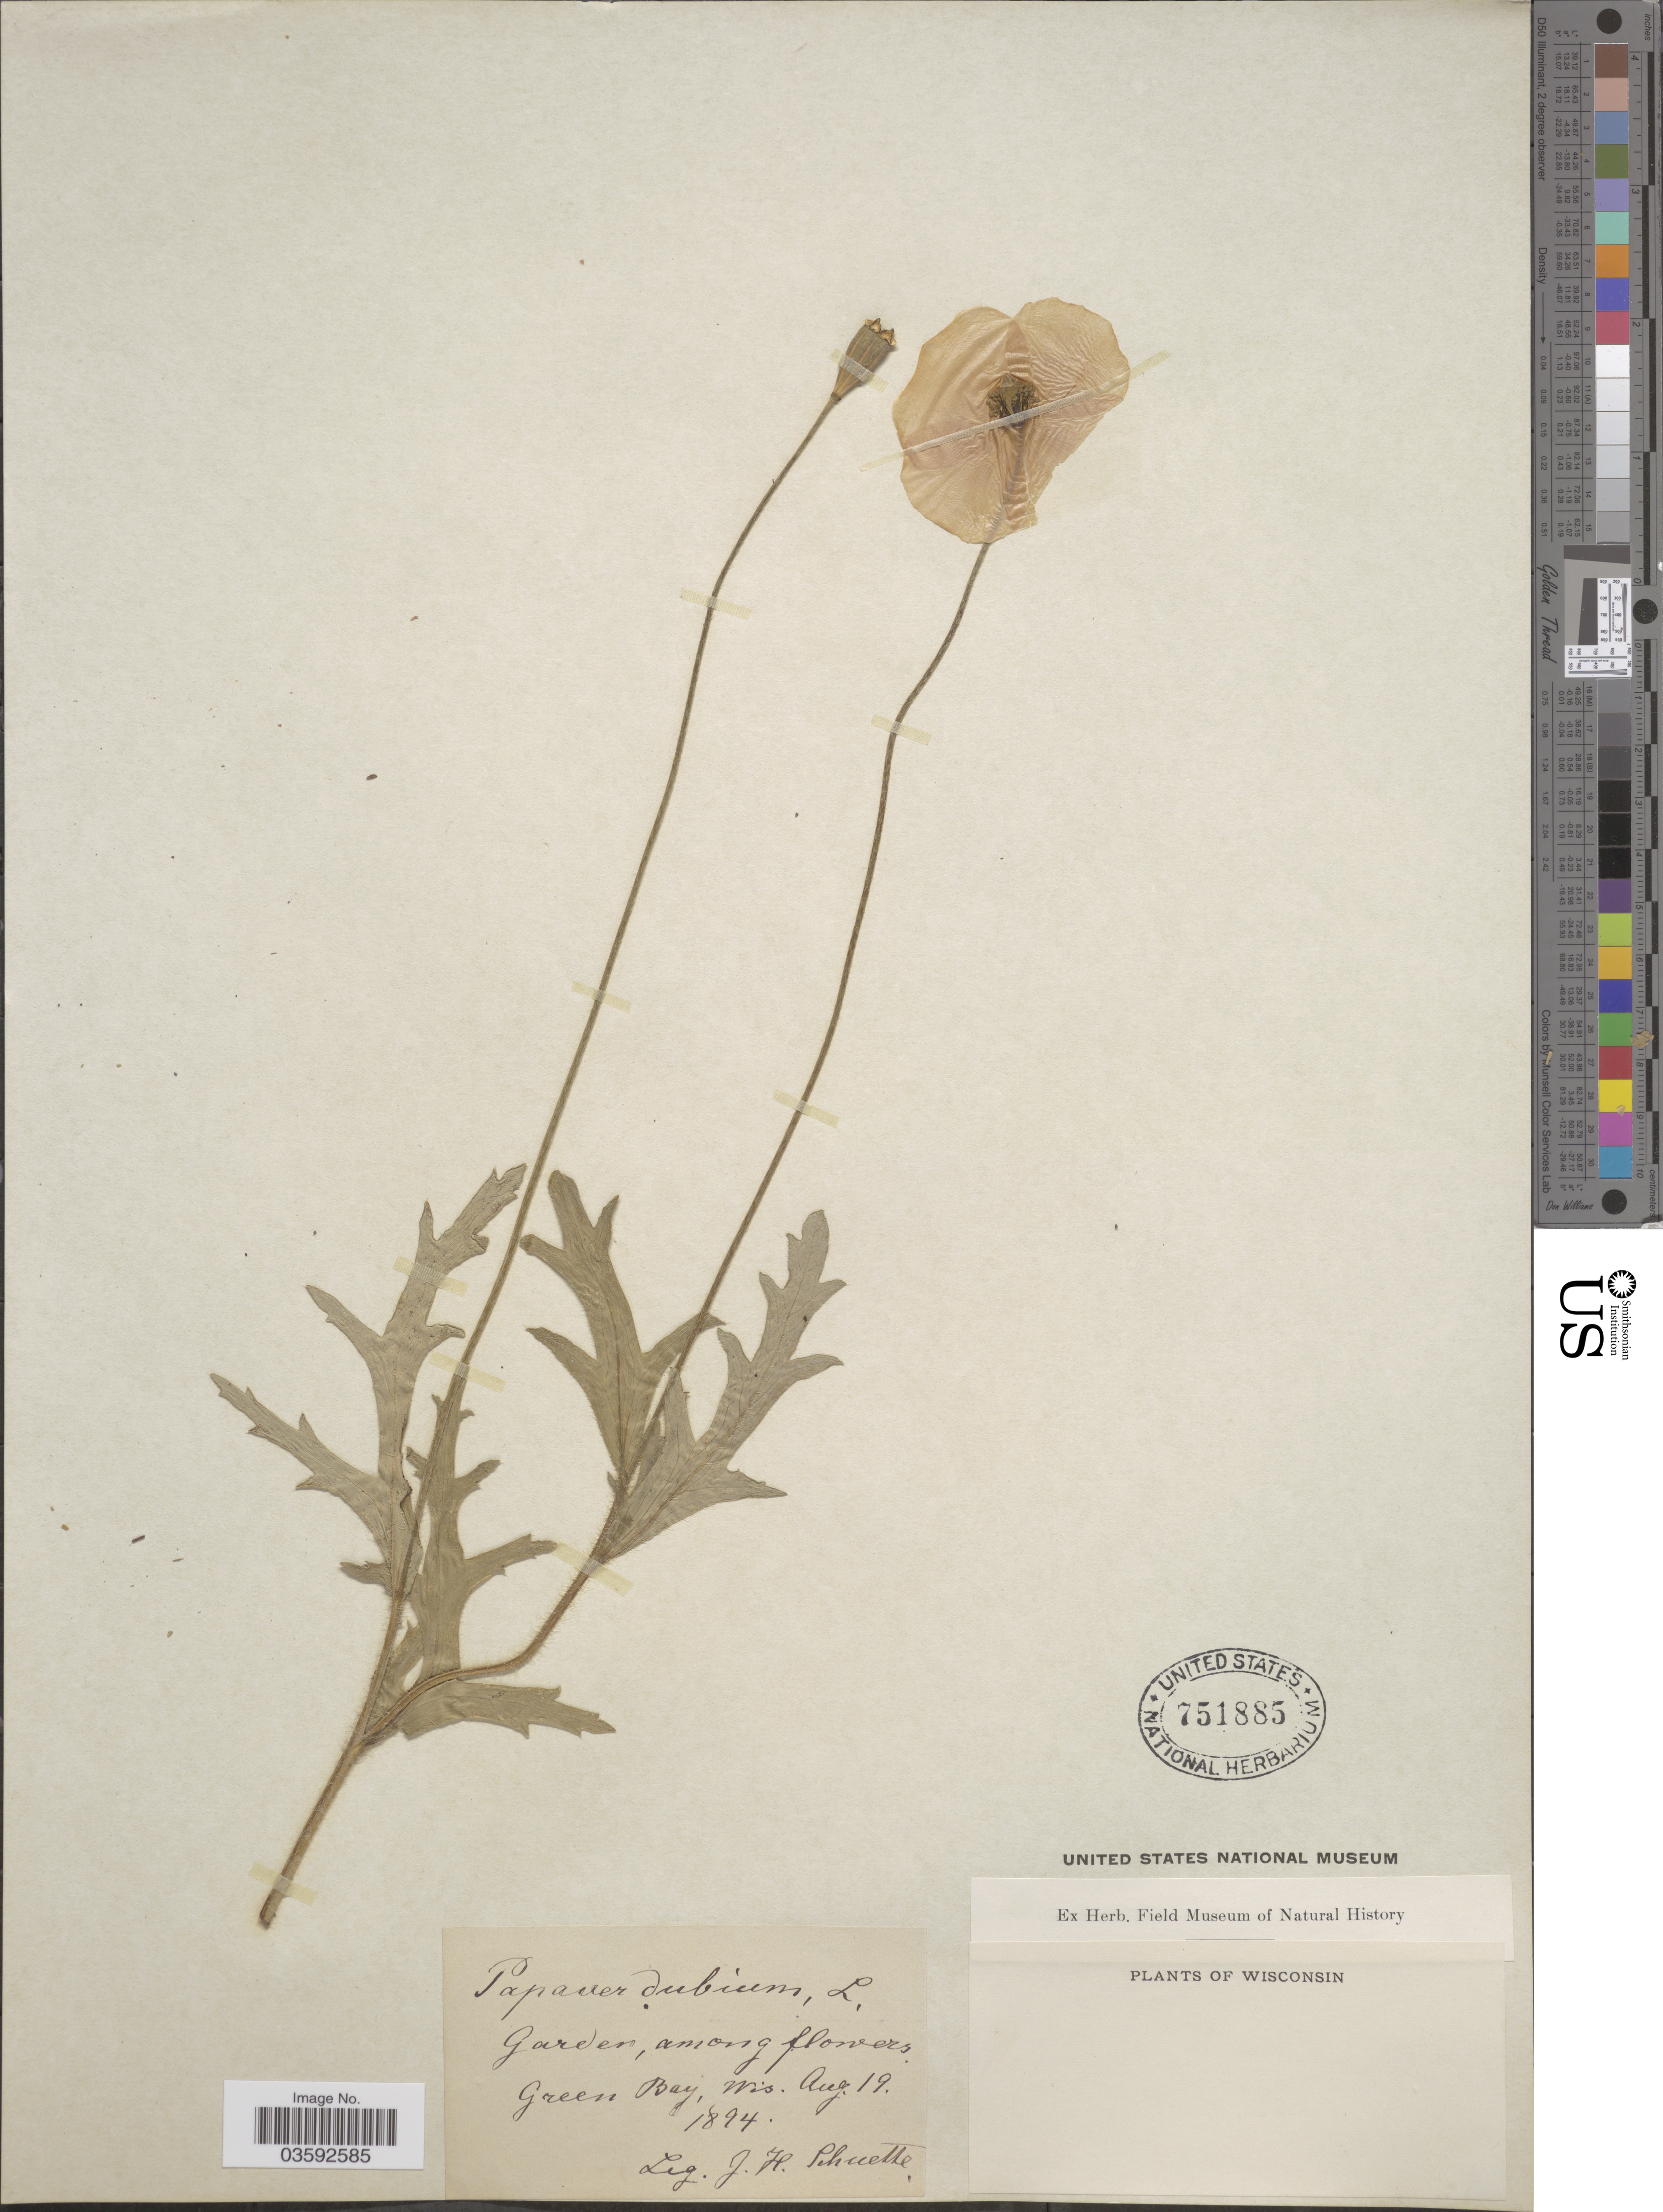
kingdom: Plantae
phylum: Tracheophyta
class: Magnoliopsida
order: Ranunculales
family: Papaveraceae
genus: Papaver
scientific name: Papaver dubium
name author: L.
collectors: J. H. Schuette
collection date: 1894-08-19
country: United States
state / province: Wisconsin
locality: Garden, among flowers. Green Bay.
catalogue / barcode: US 751885